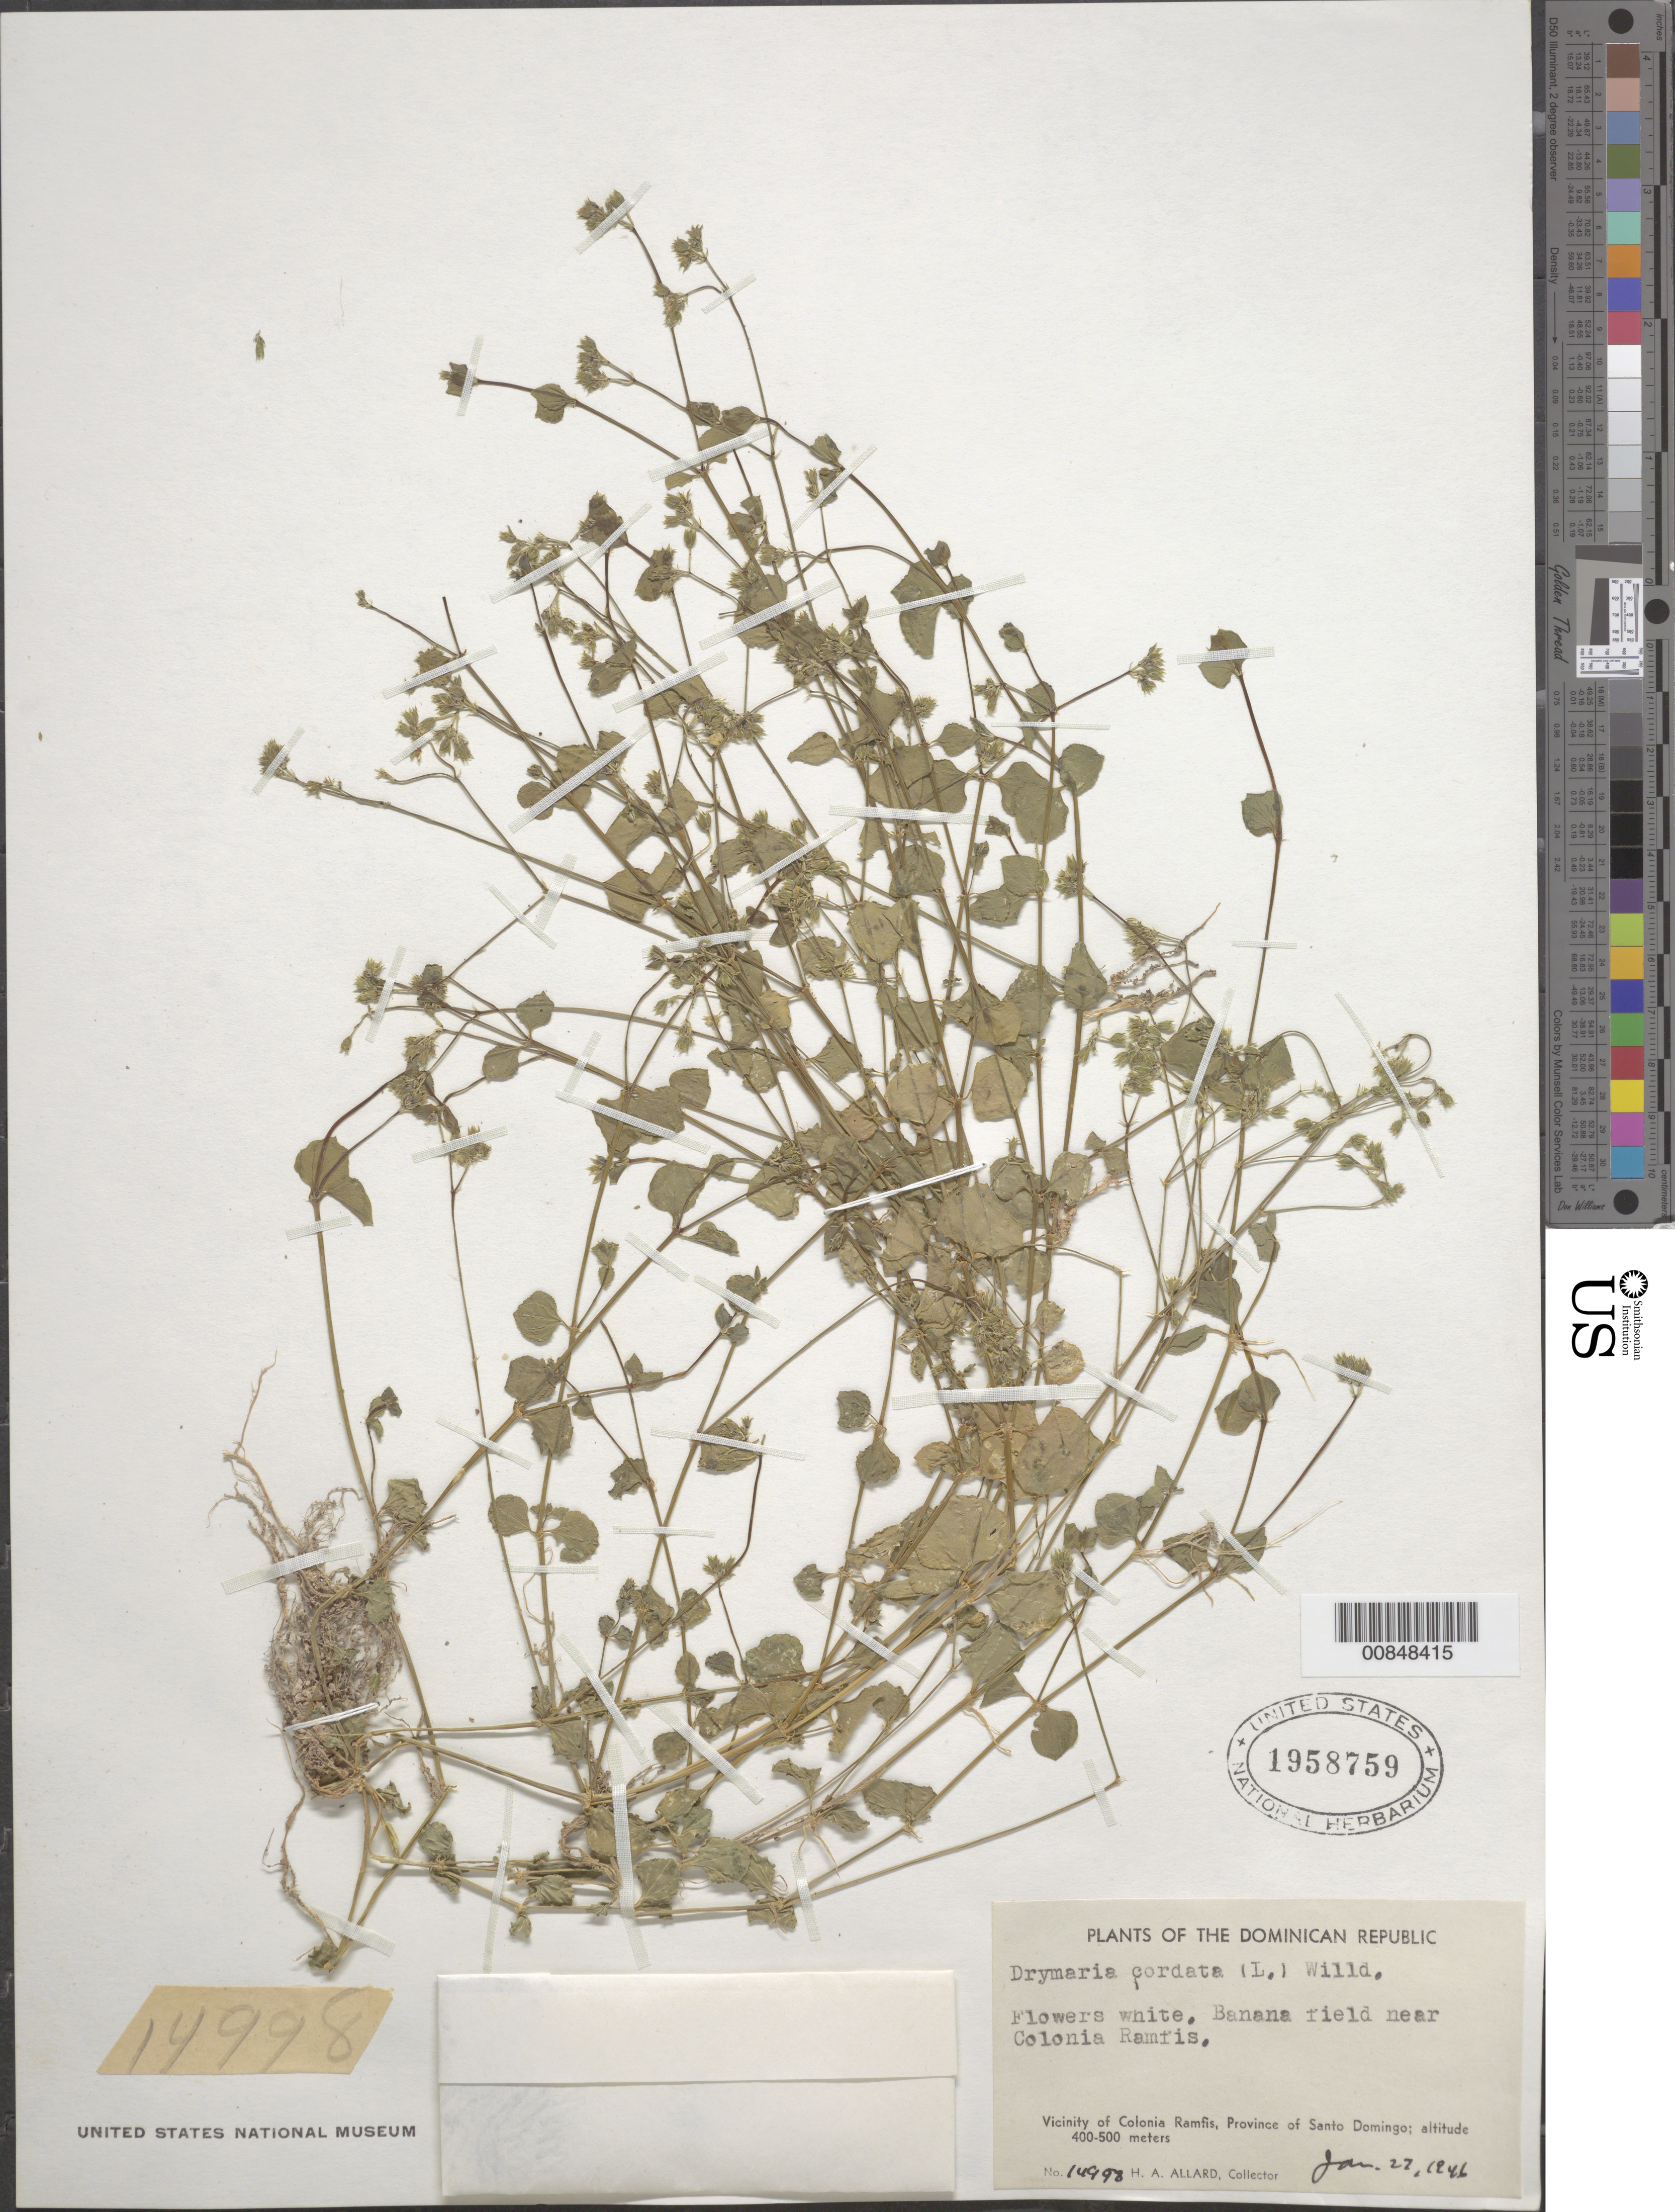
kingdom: Plantae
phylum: Tracheophyta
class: Magnoliopsida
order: Caryophyllales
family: Caryophyllaceae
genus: Drymaria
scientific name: Drymaria cordata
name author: (L.) Willd. ex Schult.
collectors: H. A. Allard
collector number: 14998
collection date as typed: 27 Jan 1946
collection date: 1946-01-27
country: Dominican Republic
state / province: Distrito Nacional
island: Hispaniola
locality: Vicinity of Colonia Ramfis, Province of Santo Domingo (obsolete). Banana field near Colonia Ramfis.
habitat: Banana field.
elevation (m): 400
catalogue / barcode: US 1958759